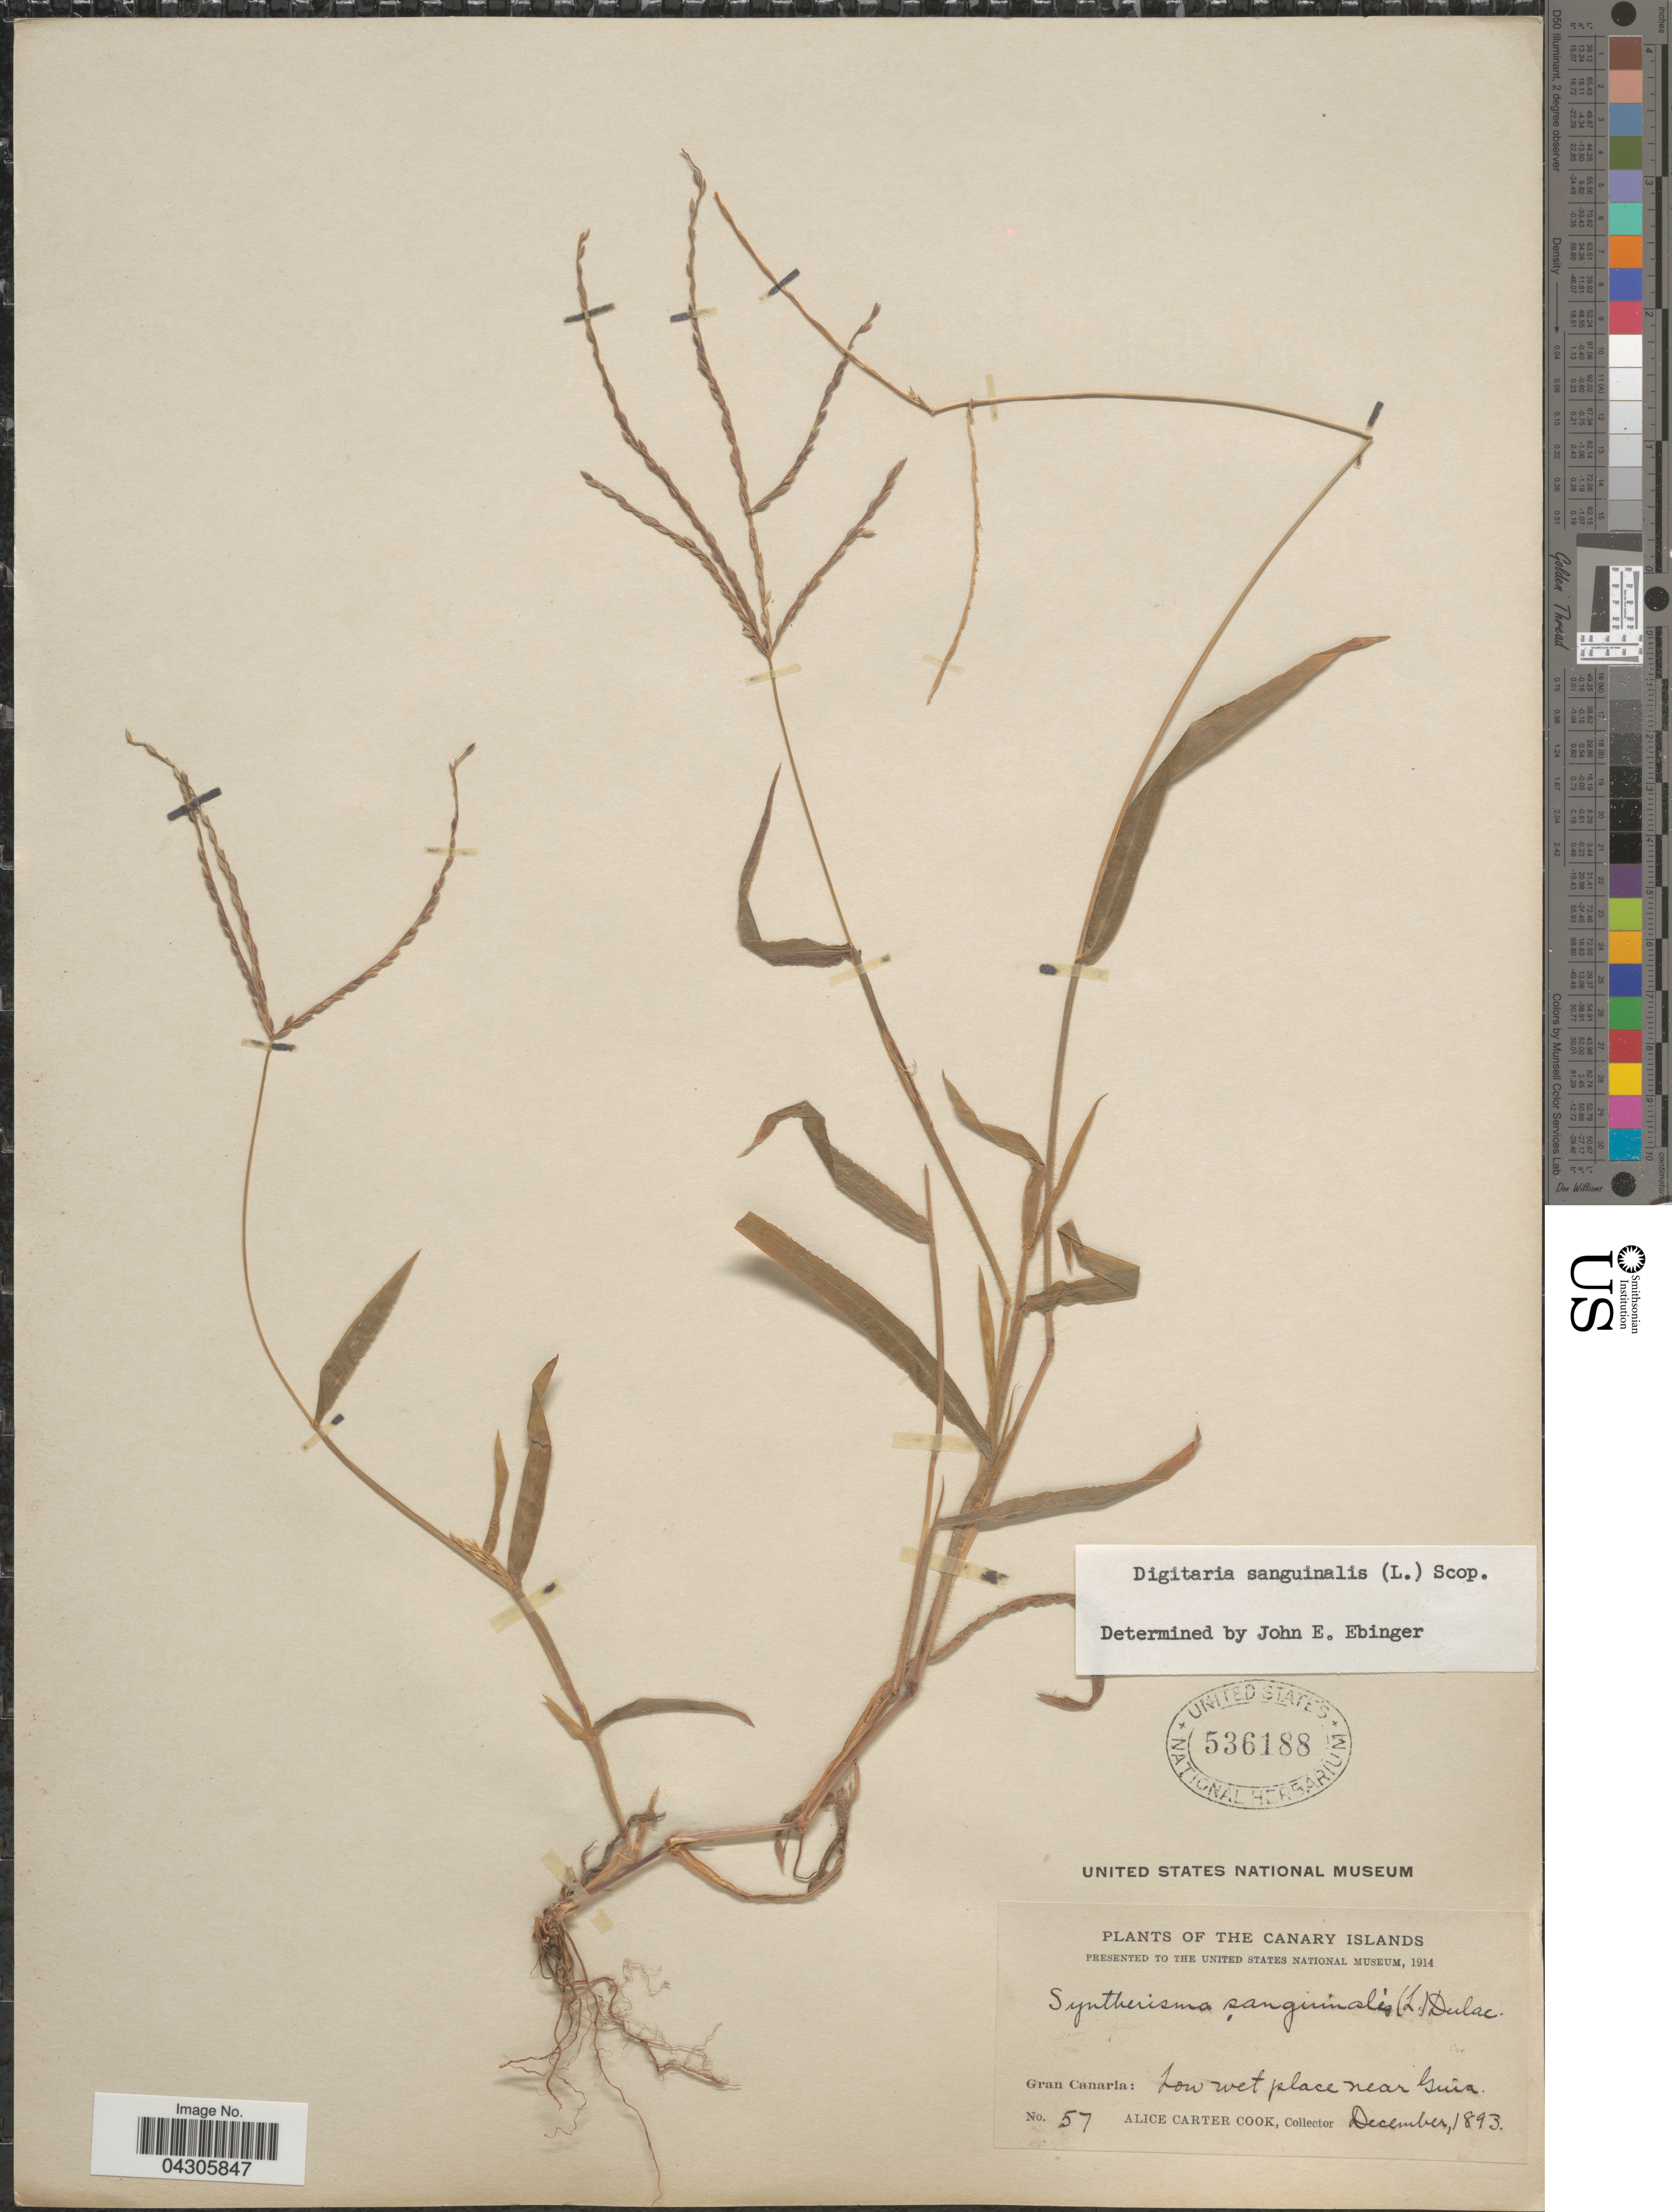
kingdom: Plantae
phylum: Tracheophyta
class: Liliopsida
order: Poales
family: Poaceae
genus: Digitaria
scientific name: Digitaria sanguinalis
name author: (L.) Scop.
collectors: Alice C. Cook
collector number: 57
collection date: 1893-12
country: Spain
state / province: Canarias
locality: Canary Islands. Gran Canaria: Low wet place near Guia.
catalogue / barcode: US 536188